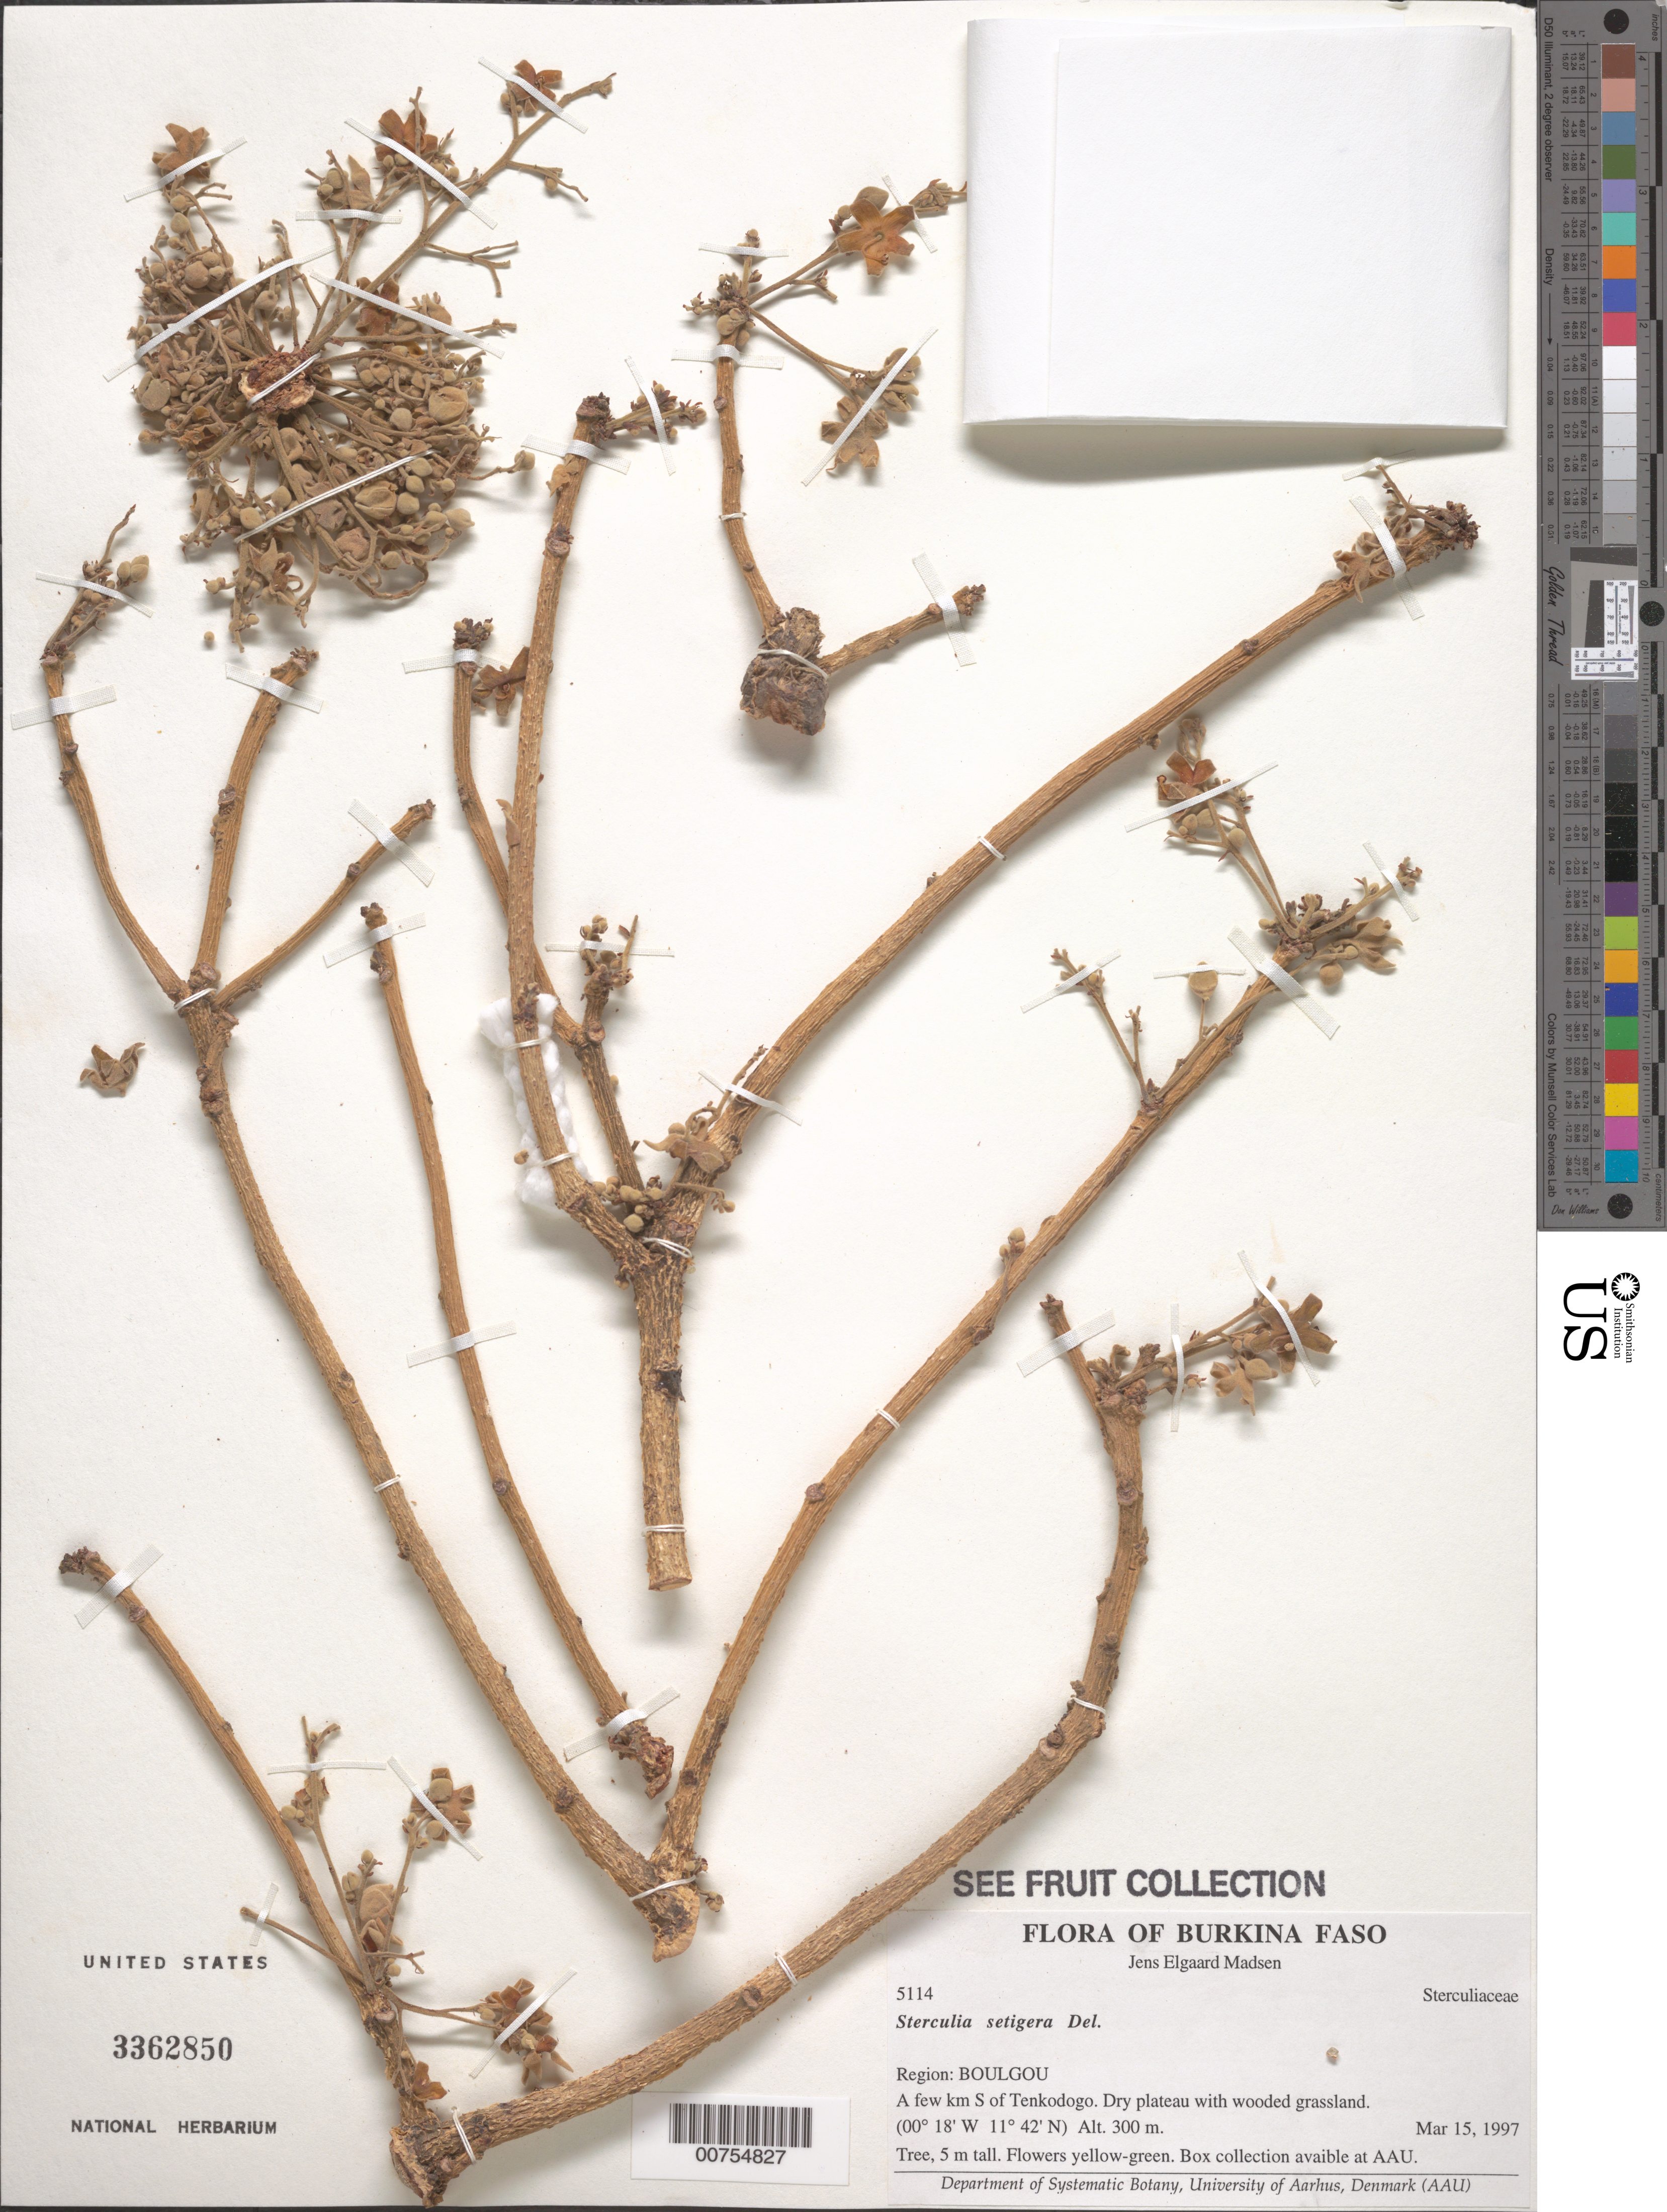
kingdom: Plantae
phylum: Tracheophyta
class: Magnoliopsida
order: Malvales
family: Malvaceae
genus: Sterculia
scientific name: Sterculia setigera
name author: Delile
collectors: J. Madsen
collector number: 5114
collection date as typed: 15 Mar 1997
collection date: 1997-03-15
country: Burkina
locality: Boulgou. A few km S of Tenkodogo.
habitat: Dry plateau with wooded grassland.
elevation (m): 300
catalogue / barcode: US 3362850